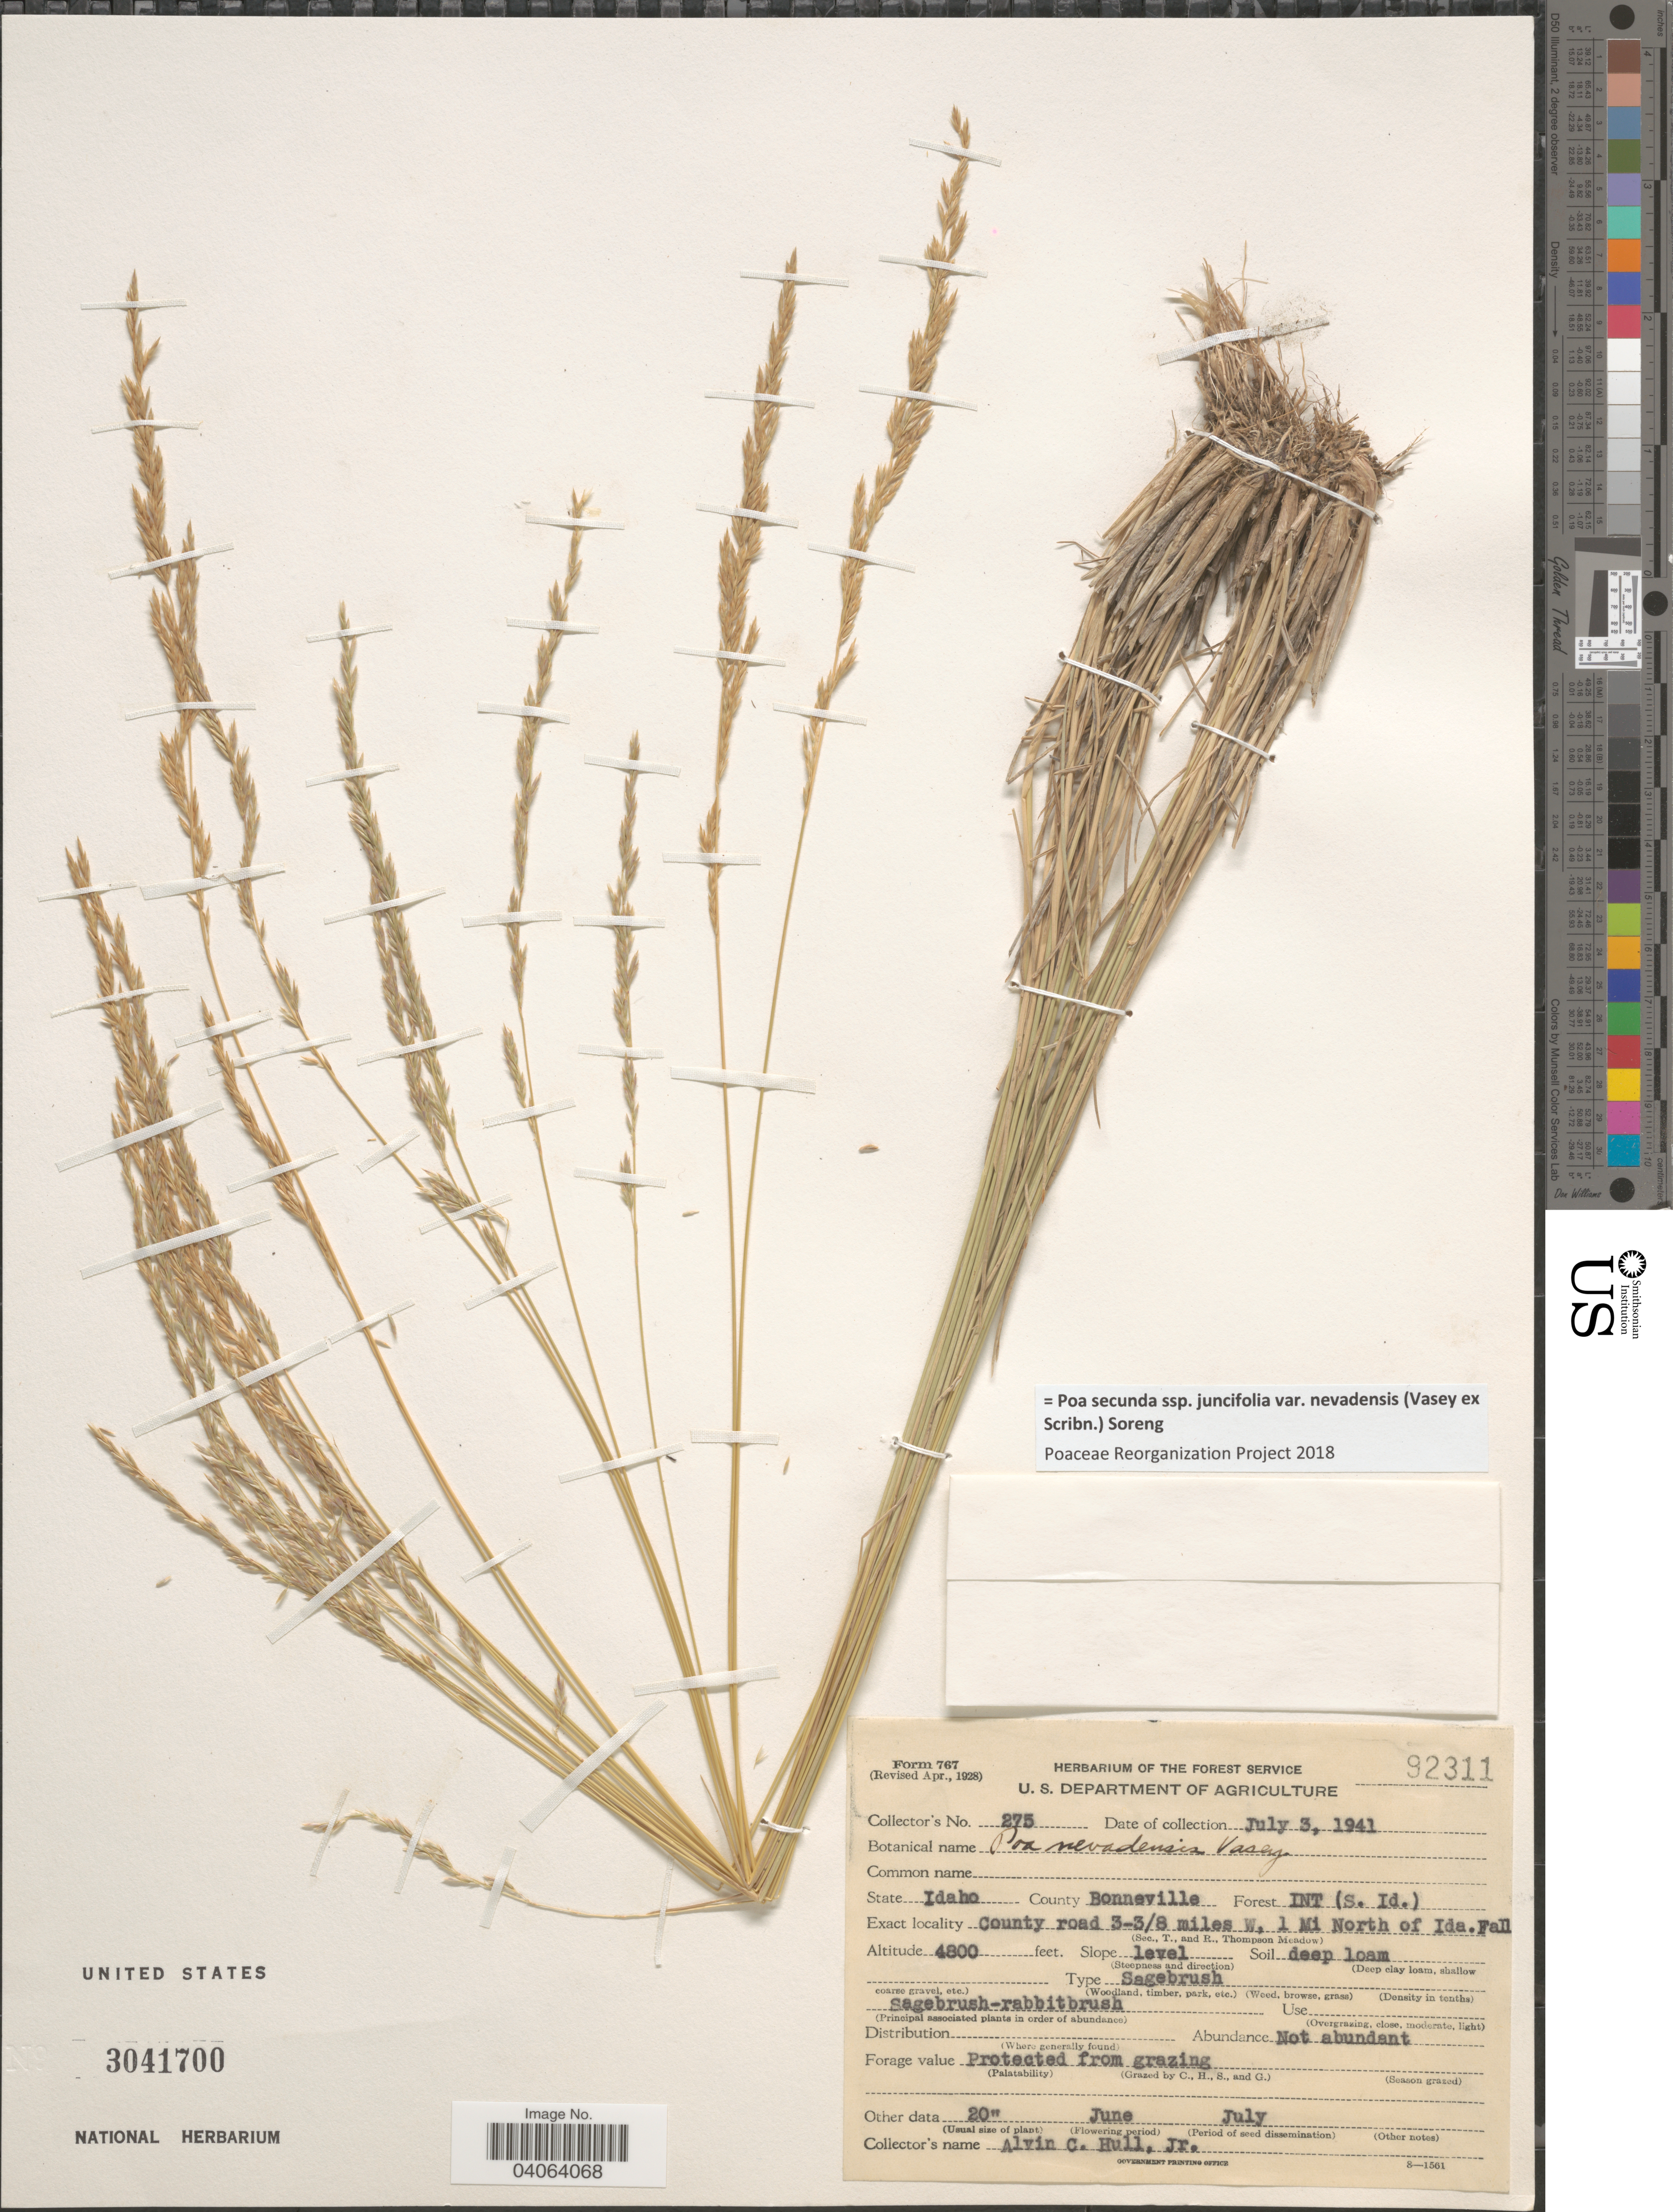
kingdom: Plantae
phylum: Tracheophyta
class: Liliopsida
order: Poales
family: Poaceae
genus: Poa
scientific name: Poa secunda subsp. juncifolia var. nevadensis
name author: (Vasey ex Scribn.) Soreng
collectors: A. Hull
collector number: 275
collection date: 1941-07-03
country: United States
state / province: Idaho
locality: County Bonneville. Forest INT (S. Id.) County road 3-3/8 miles W, 1 Mi North of Ida. Fall.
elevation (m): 1463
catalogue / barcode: US 3041700